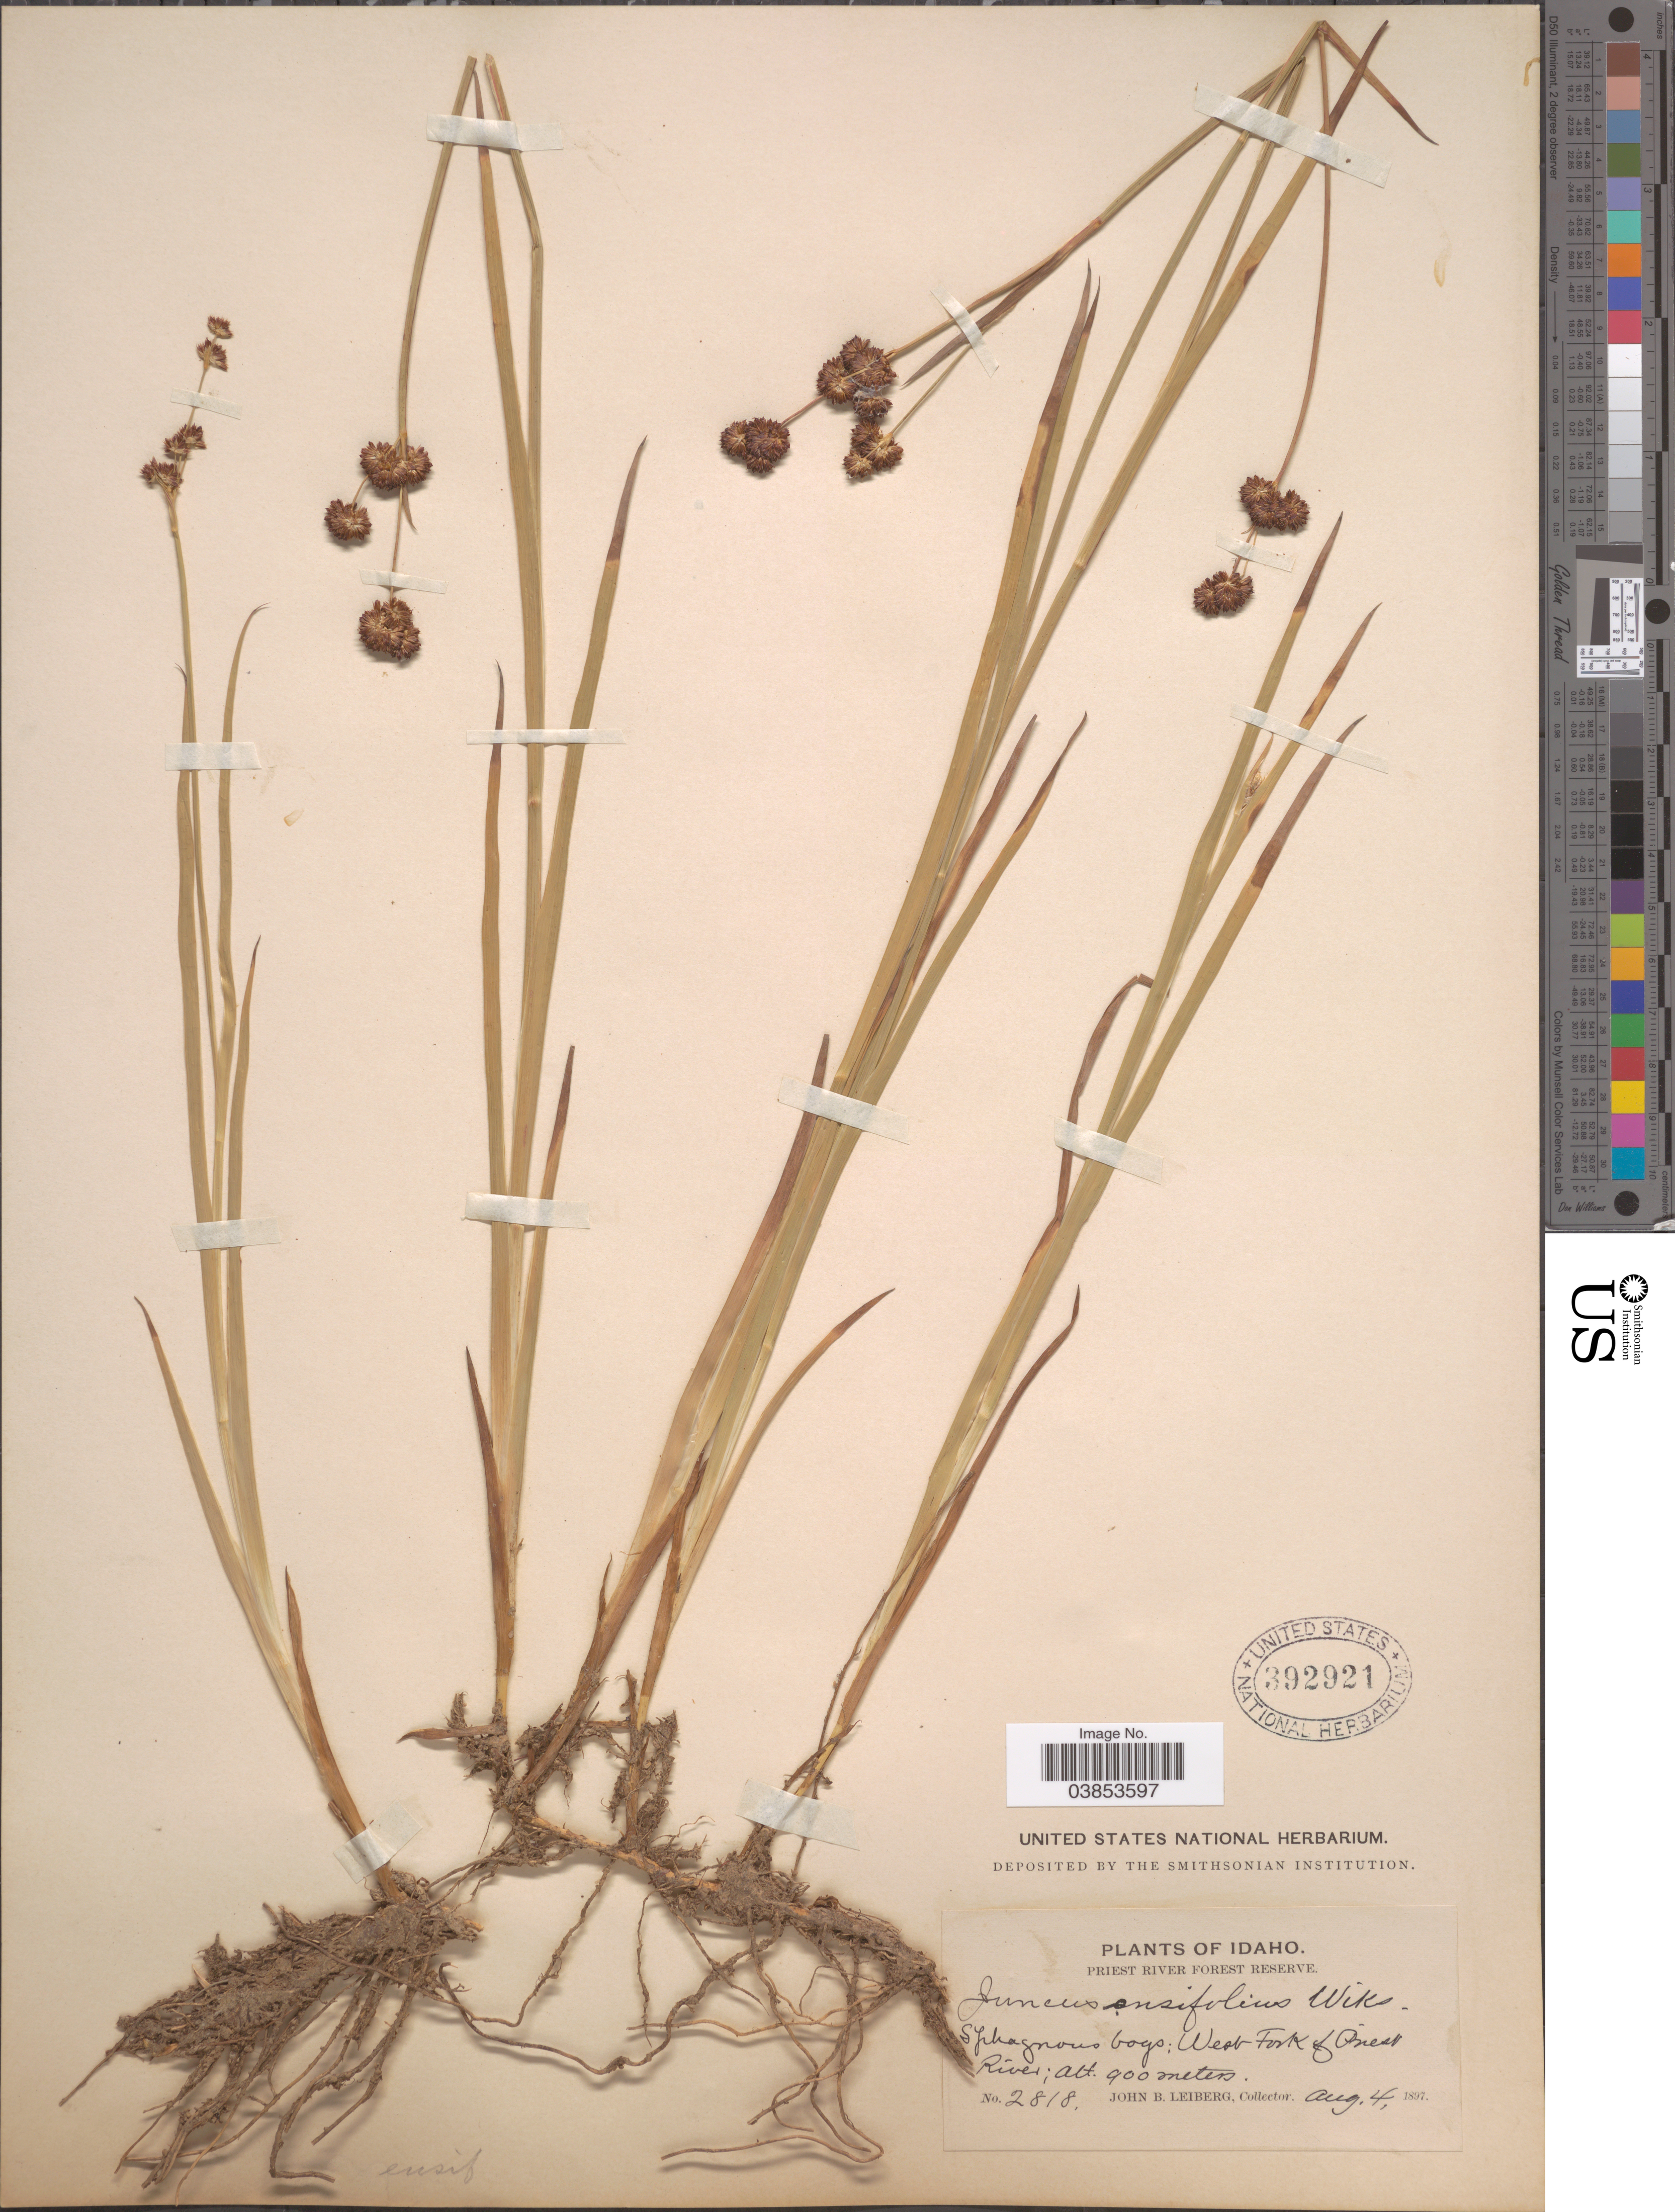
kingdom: Plantae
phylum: Tracheophyta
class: Liliopsida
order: Poales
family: Juncaceae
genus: Juncus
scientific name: Juncus ensifolius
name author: Wikstr.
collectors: J. B. Leiberg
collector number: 2818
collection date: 1897-08-04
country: United States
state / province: Idaho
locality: Priest River Forest Reserve. West Fork of Priest River.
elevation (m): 900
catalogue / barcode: US 392921